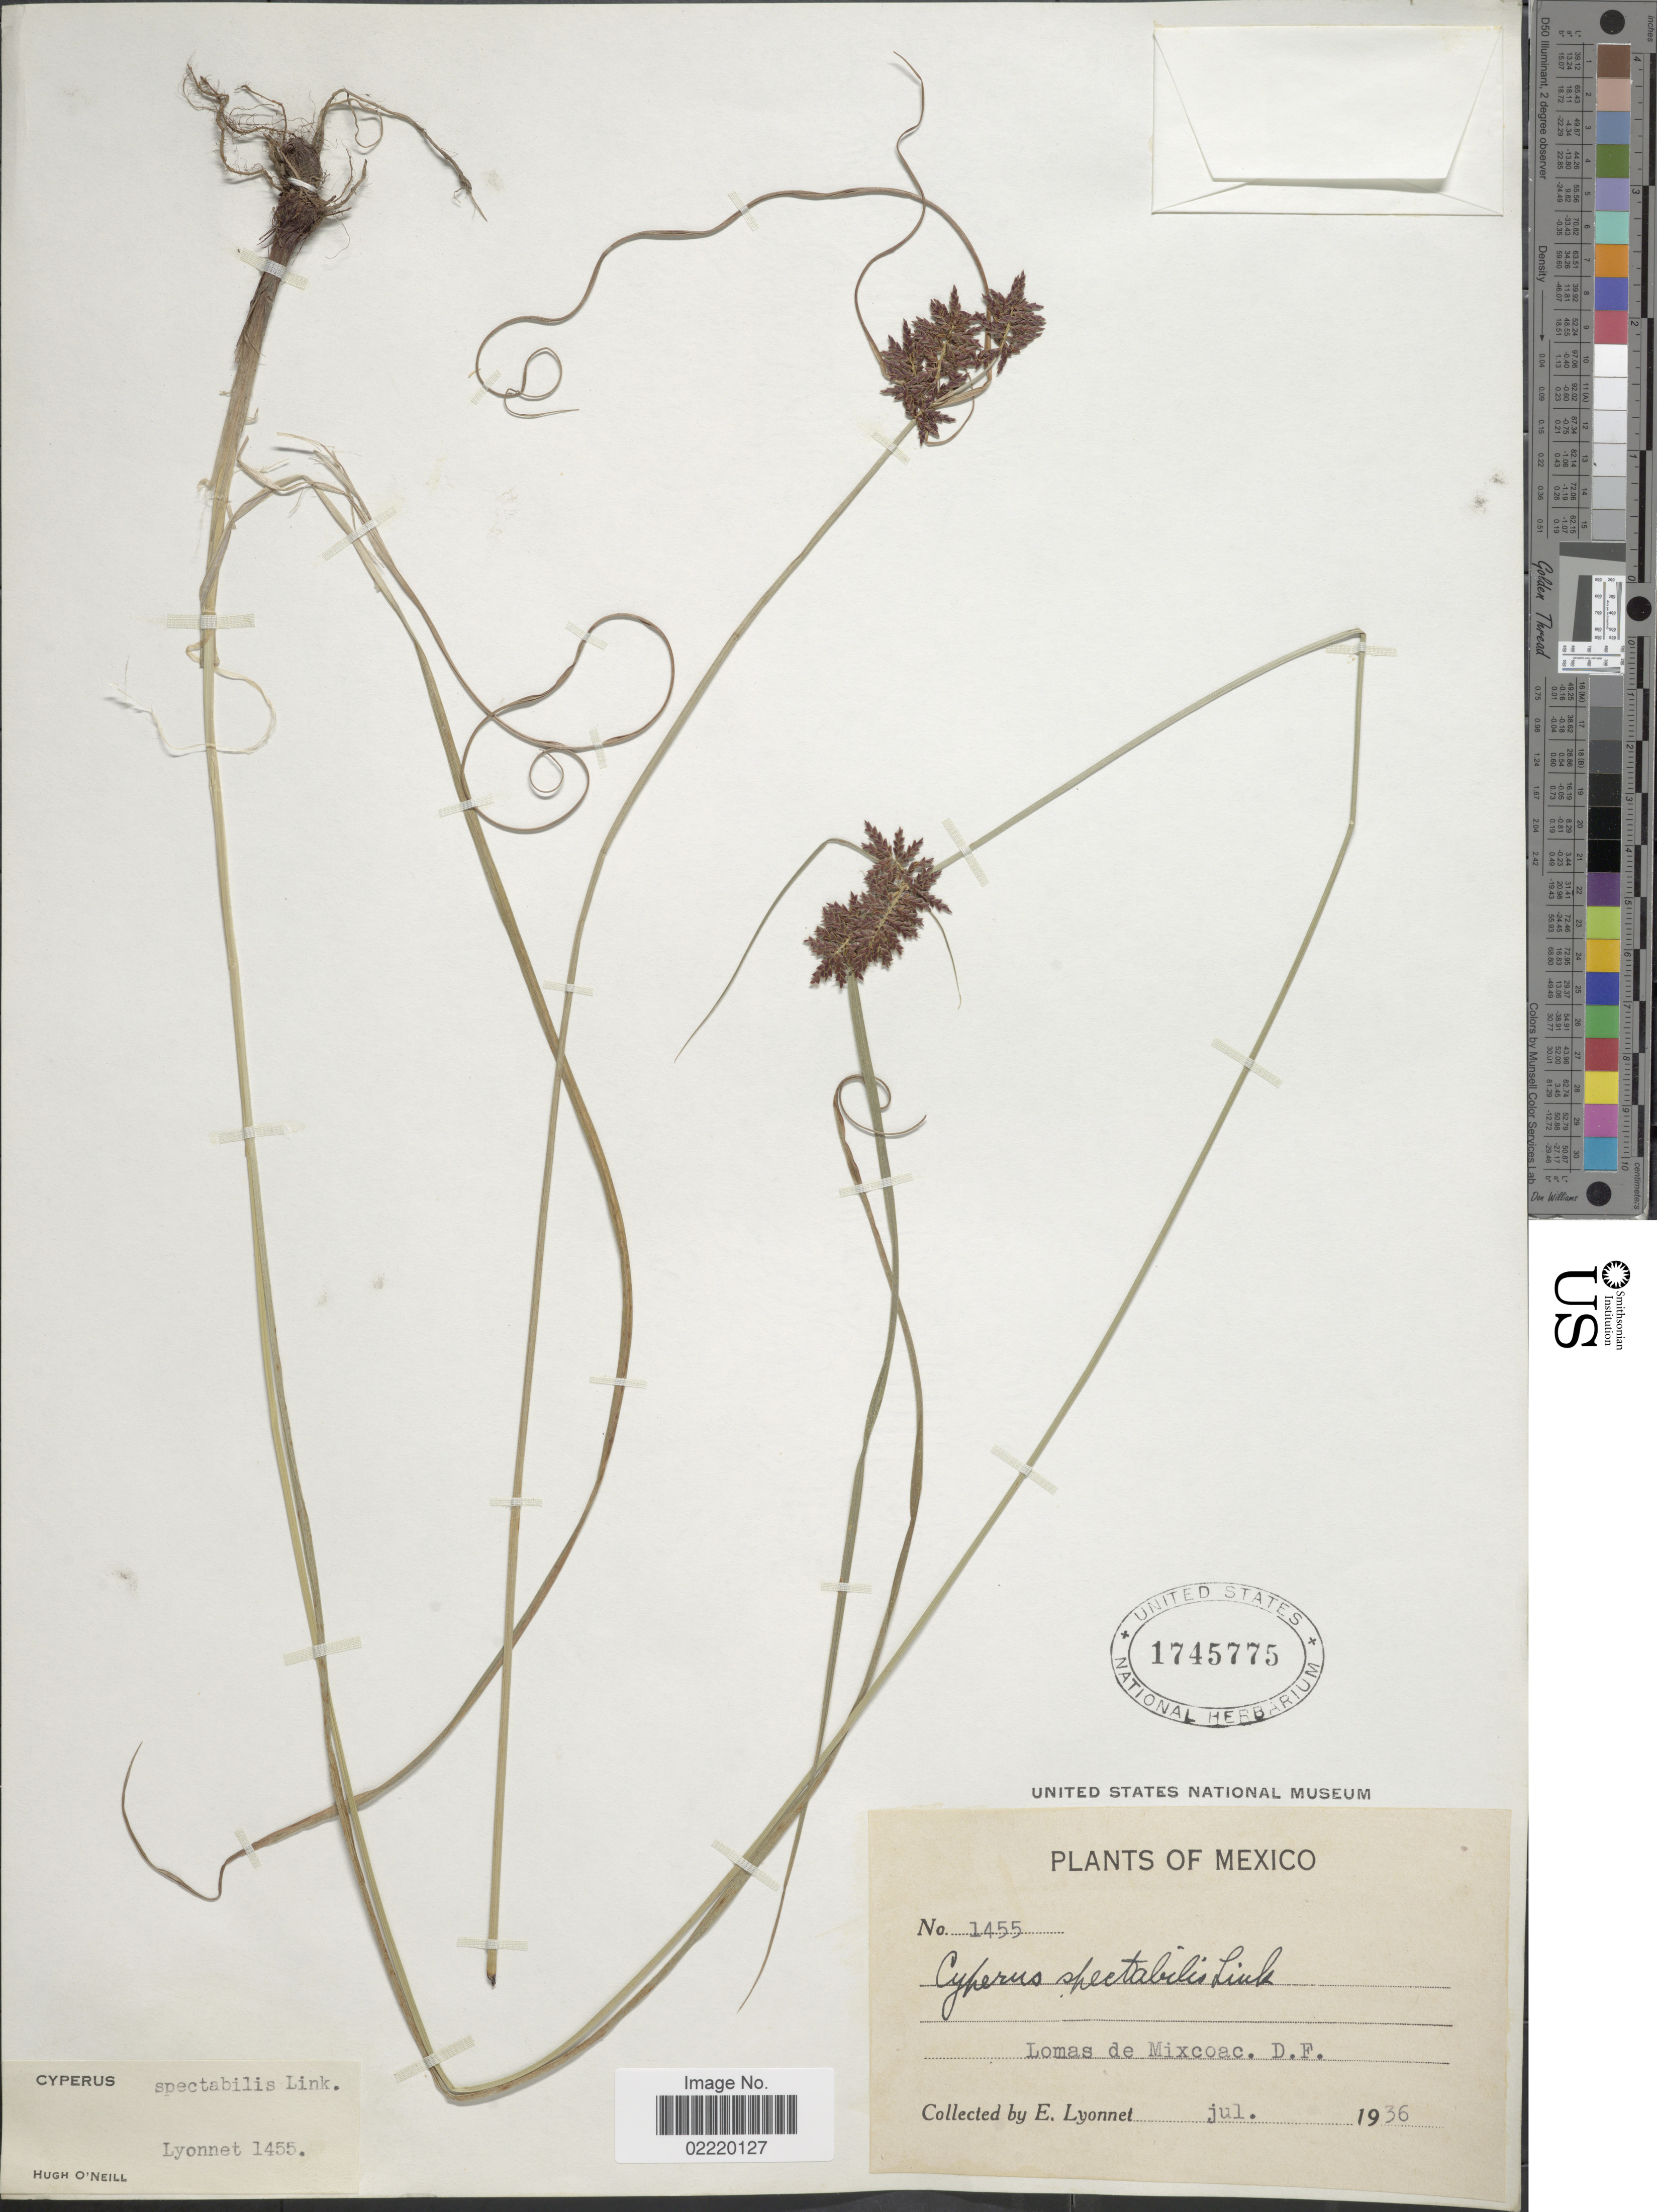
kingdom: Plantae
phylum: Tracheophyta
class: Liliopsida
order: Poales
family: Cyperaceae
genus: Cyperus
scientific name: Cyperus spectabilis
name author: Link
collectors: E. Lyonnet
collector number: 1455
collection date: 1936-07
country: Mexico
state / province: Distrito Federal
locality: Lomas de Mixcoac.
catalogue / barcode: US 1745775